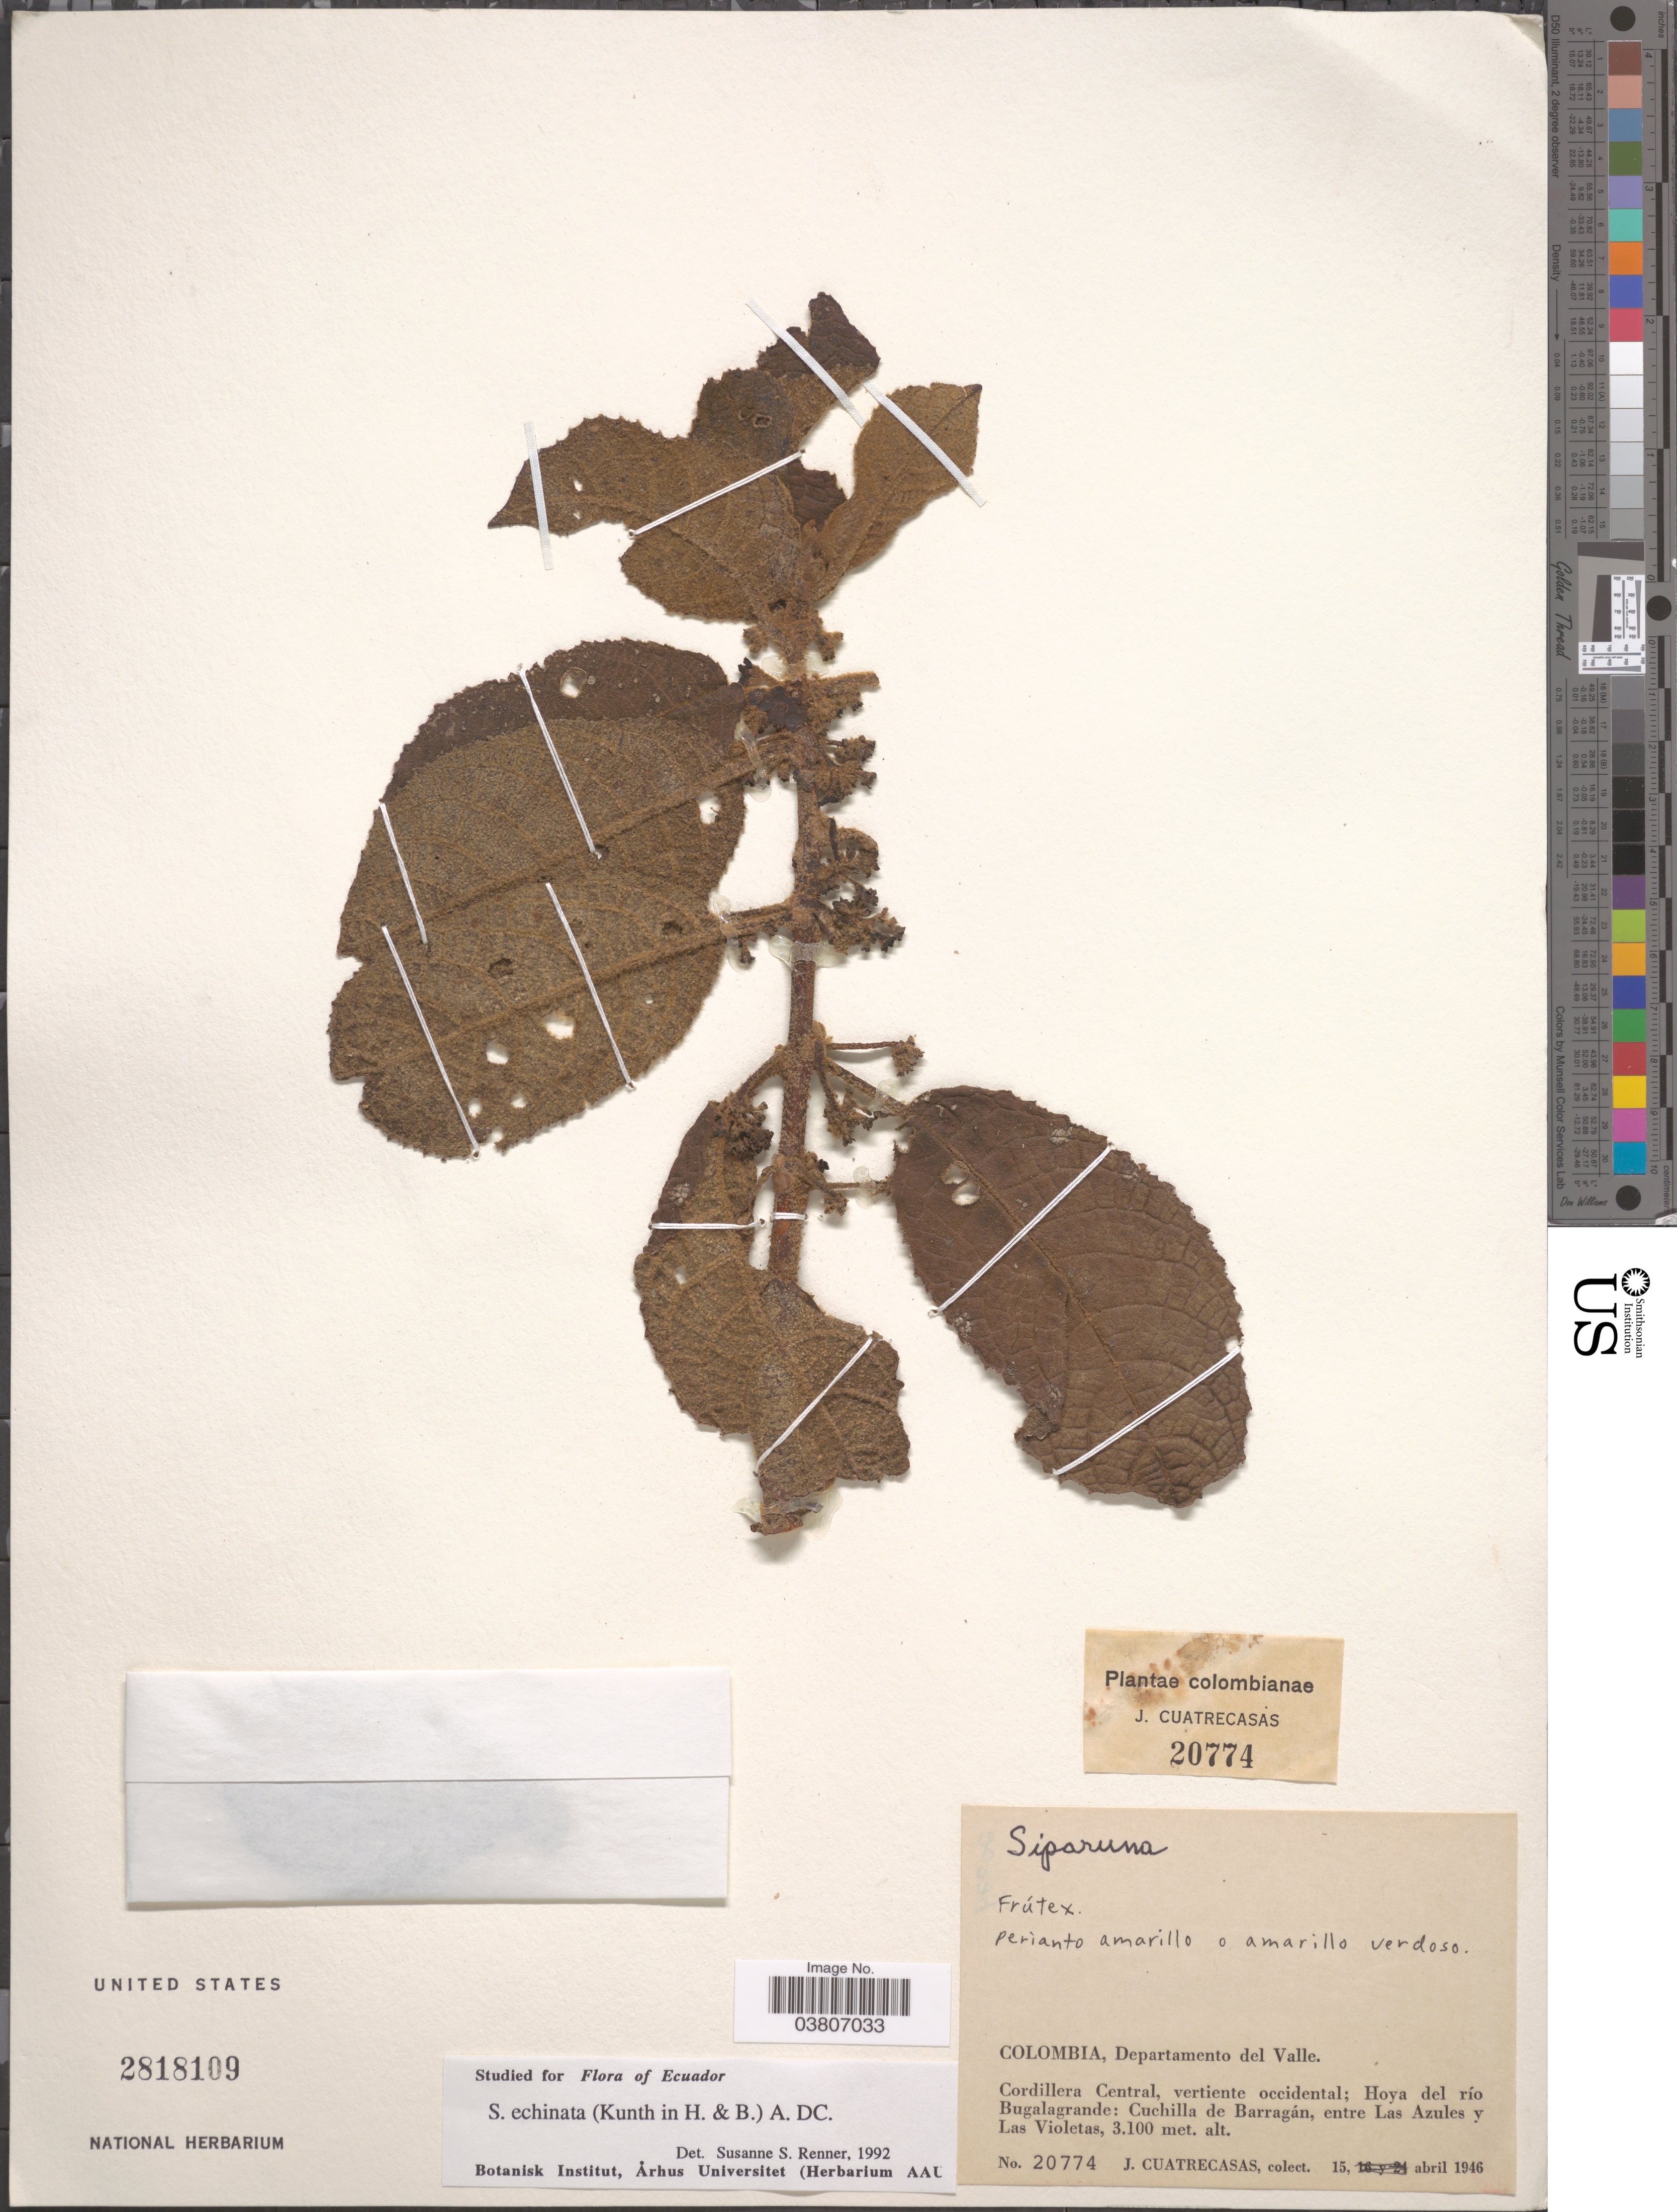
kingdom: Plantae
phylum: Tracheophyta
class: Magnoliopsida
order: Laurales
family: Siparunaceae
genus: Siparuna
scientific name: Siparuna echinata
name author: (Kunth) A. DC.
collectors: J. Cuatrecasas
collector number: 20774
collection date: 1946-04-15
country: Colombia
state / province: Valle del Cauca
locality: Departamento del Valle. Cordillera Central, vertiente occidental; Hoya del río Bugalagrande: Cuchilla de Barragán, entre Las Azules y Las Violetas.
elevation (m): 3100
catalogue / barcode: US 2818109